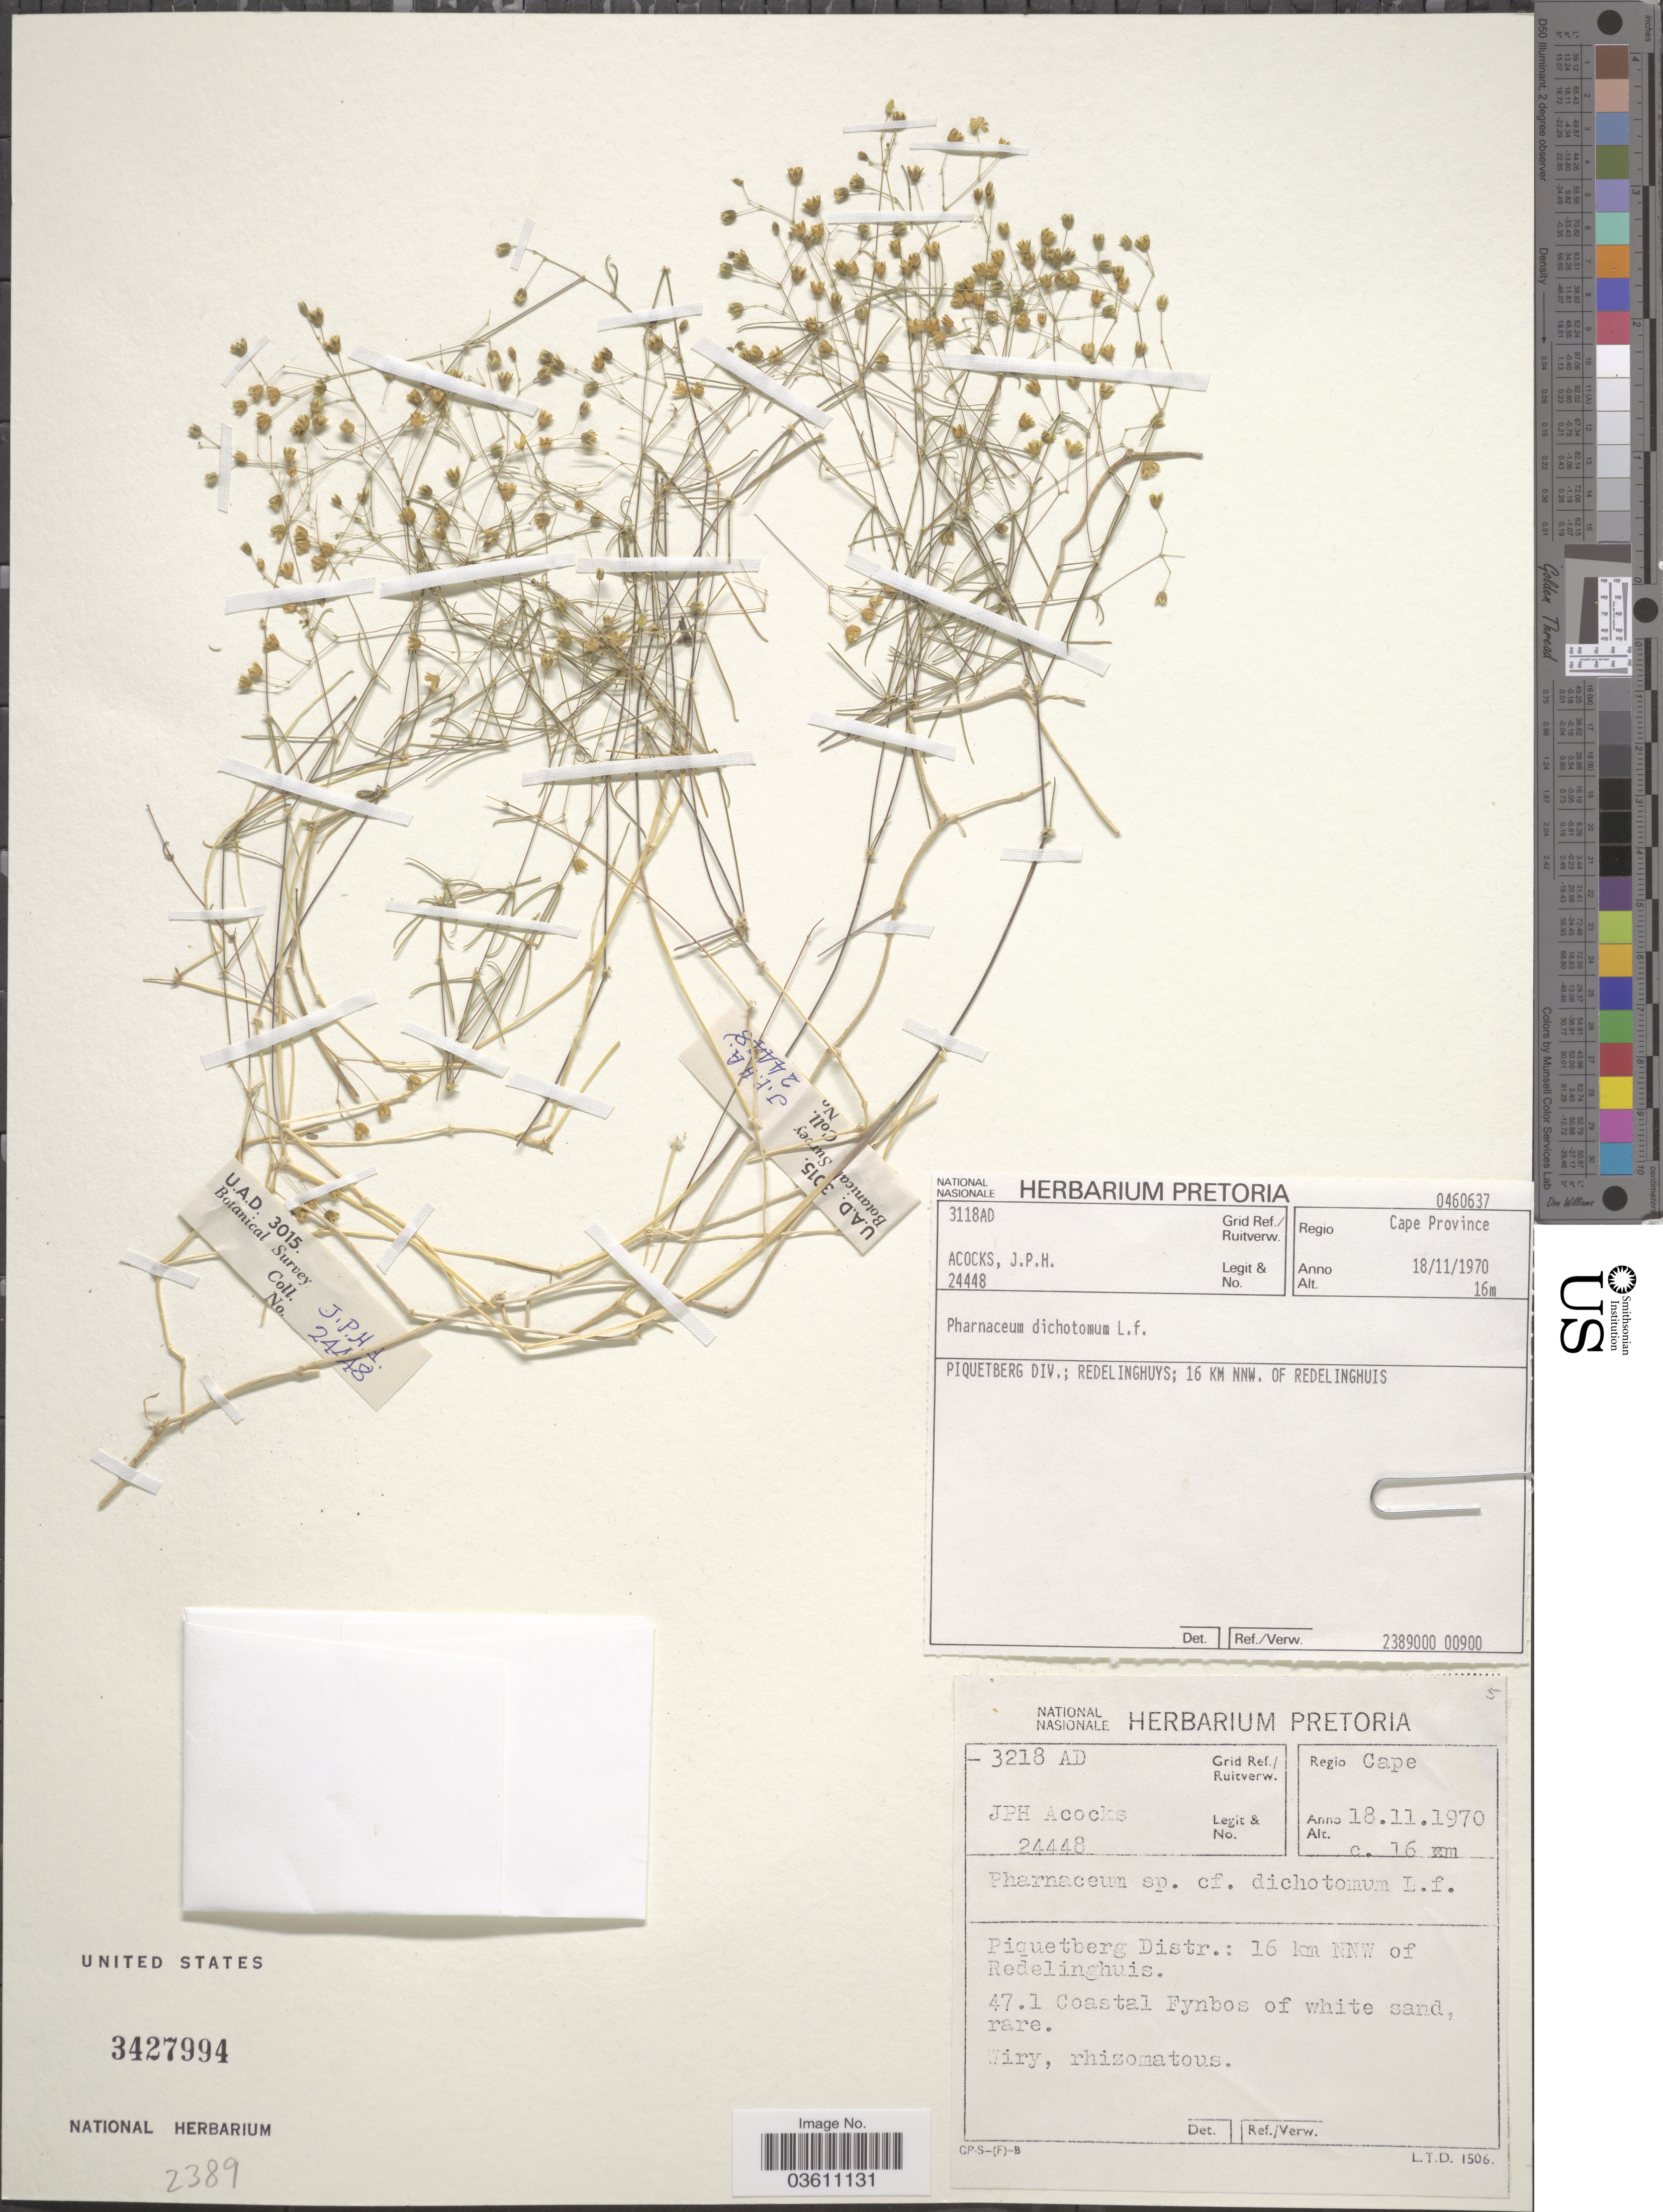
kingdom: Plantae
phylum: Tracheophyta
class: Magnoliopsida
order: Caryophyllales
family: Molluginaceae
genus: Pharnaceum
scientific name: Pharnaceum dichotomum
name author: L. f.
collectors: J. P. Acocks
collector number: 24448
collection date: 1970-11-18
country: South Africa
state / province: Western Cape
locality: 3118AD Grid Ref./Ruitverw. Piquetberg Div.; Redelinghuys; 16 km NNW. of Redelinghuis.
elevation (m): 16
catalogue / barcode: US 3427994